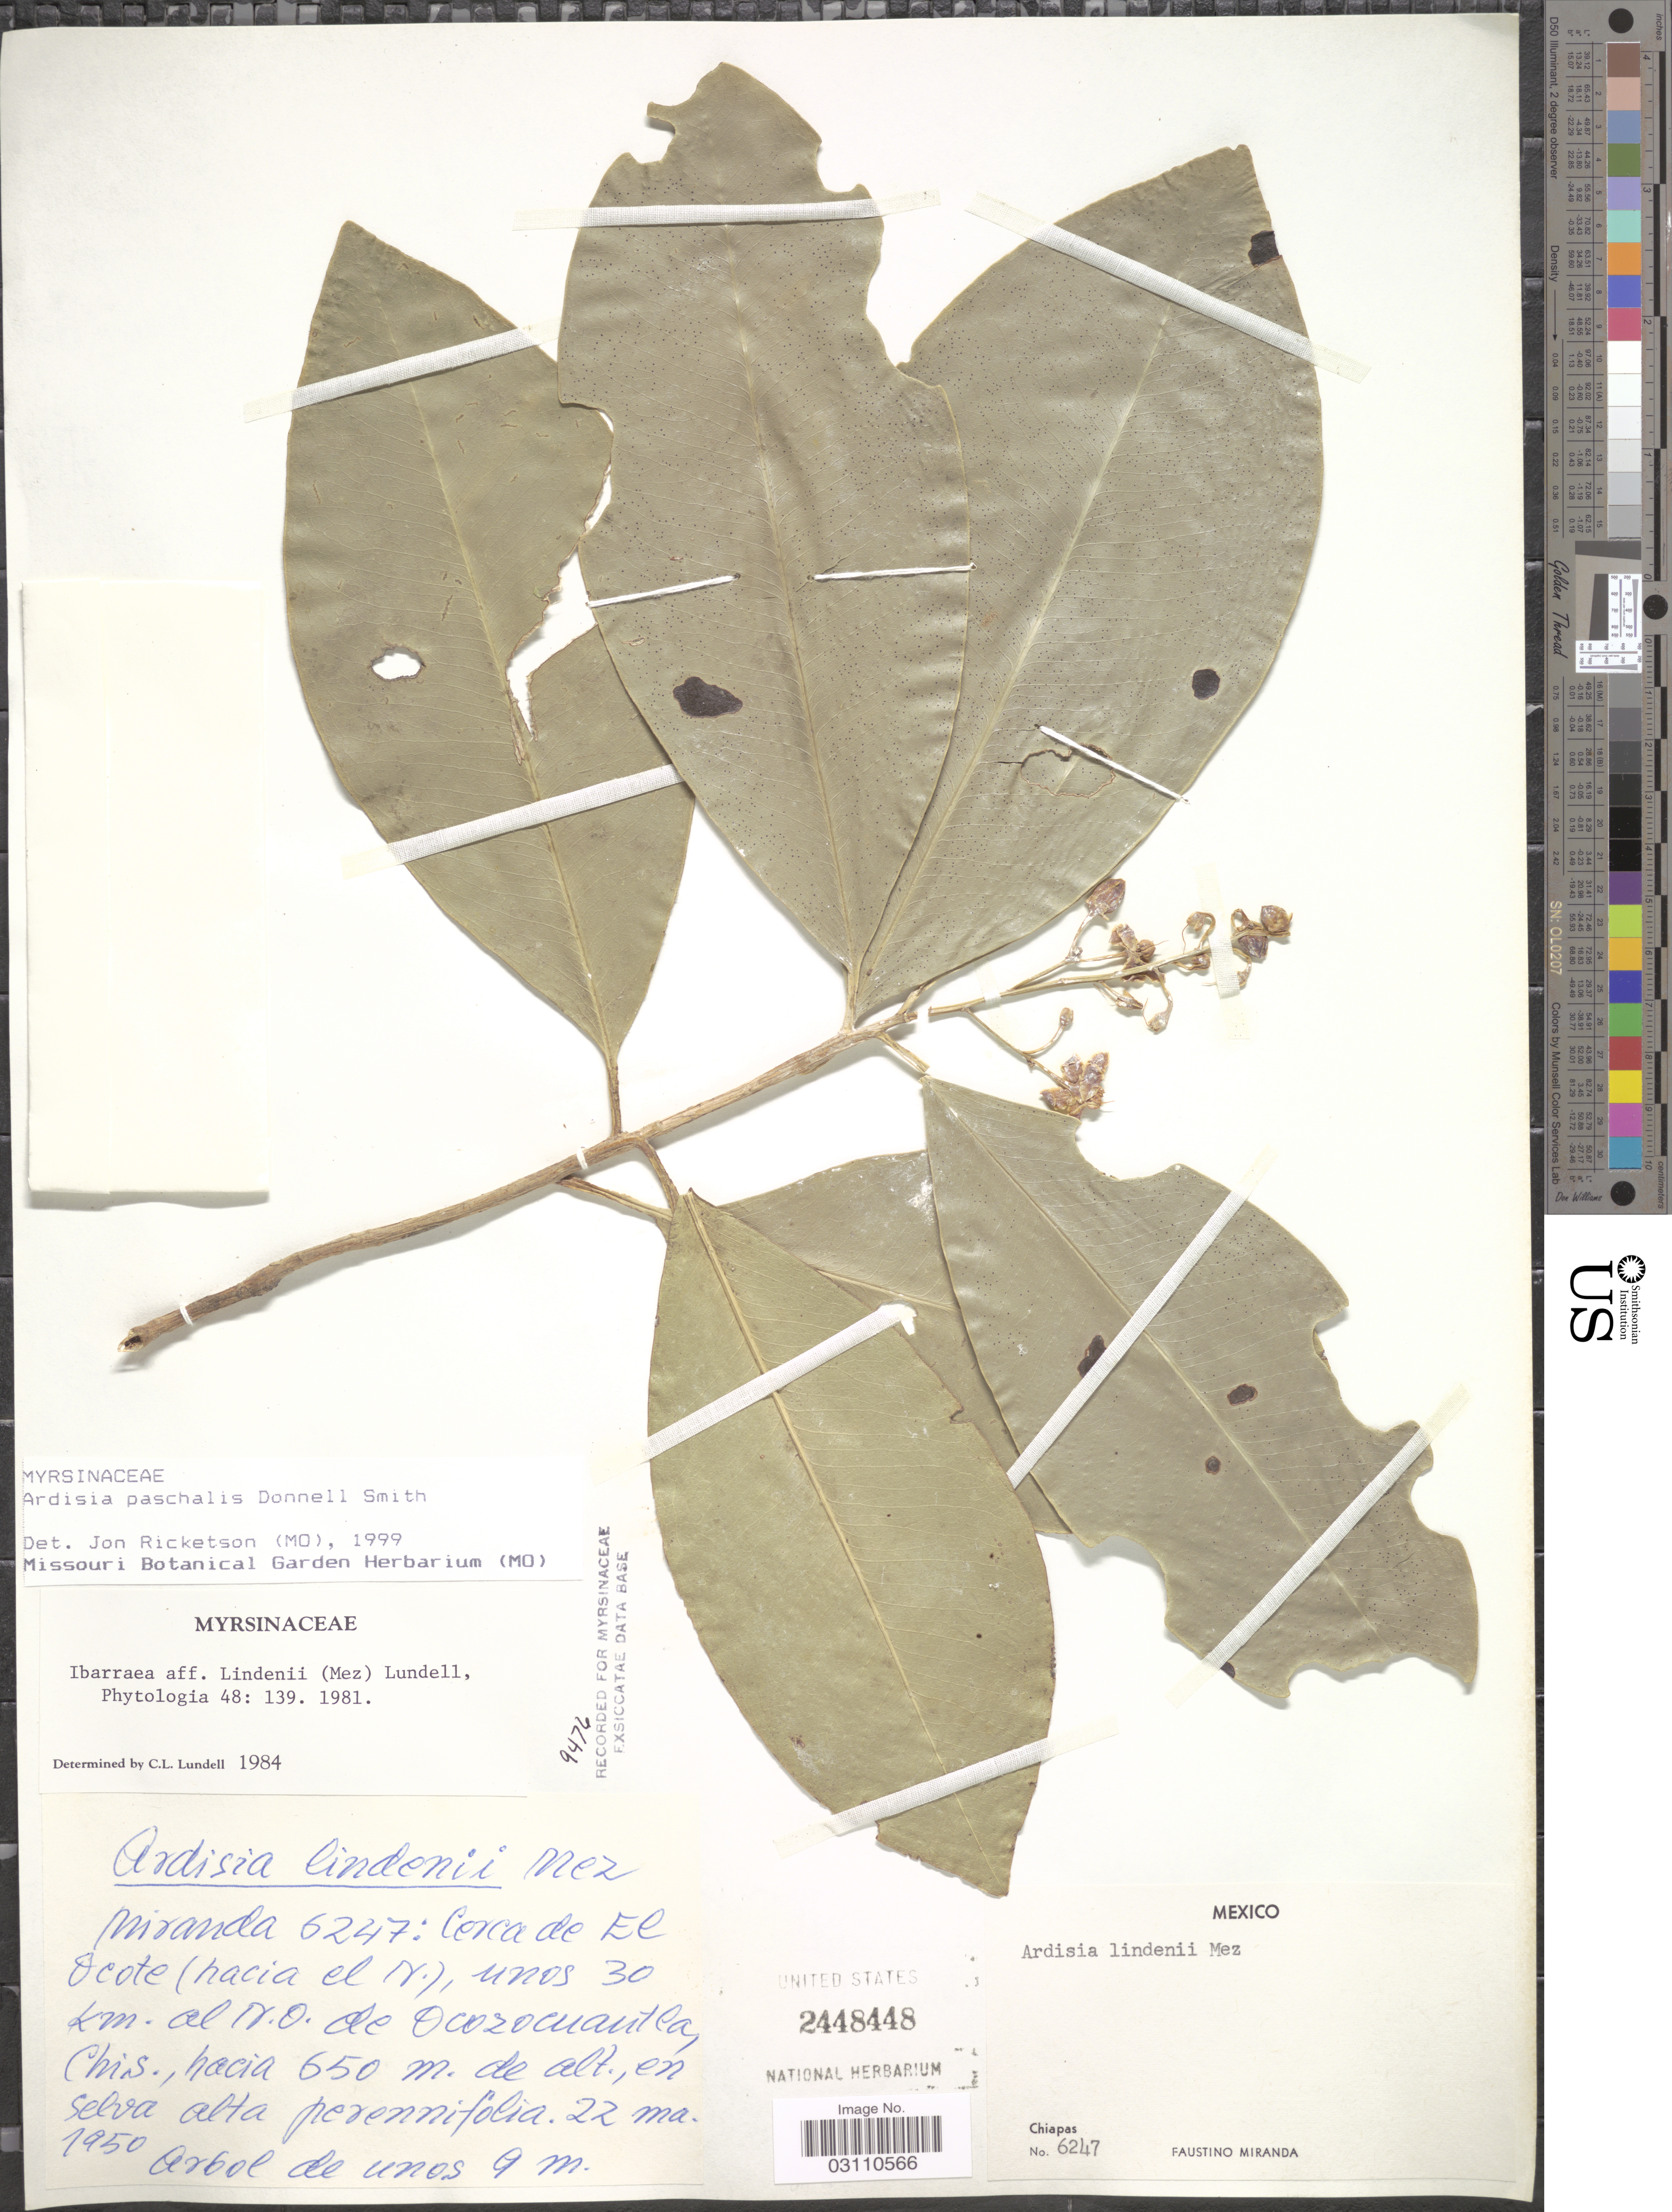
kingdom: Plantae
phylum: Tracheophyta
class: Magnoliopsida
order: Ericales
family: Primulaceae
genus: Ardisia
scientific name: Ardisia paschalis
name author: Donn. Sm.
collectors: F. Miranda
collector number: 6247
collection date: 1950-05-22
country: Mexico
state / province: Chiapas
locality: Cerca de El Ocote (hacia el N.), unos 30 km. al N.O. de Ocozocuautla.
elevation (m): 650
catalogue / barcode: US 2448448